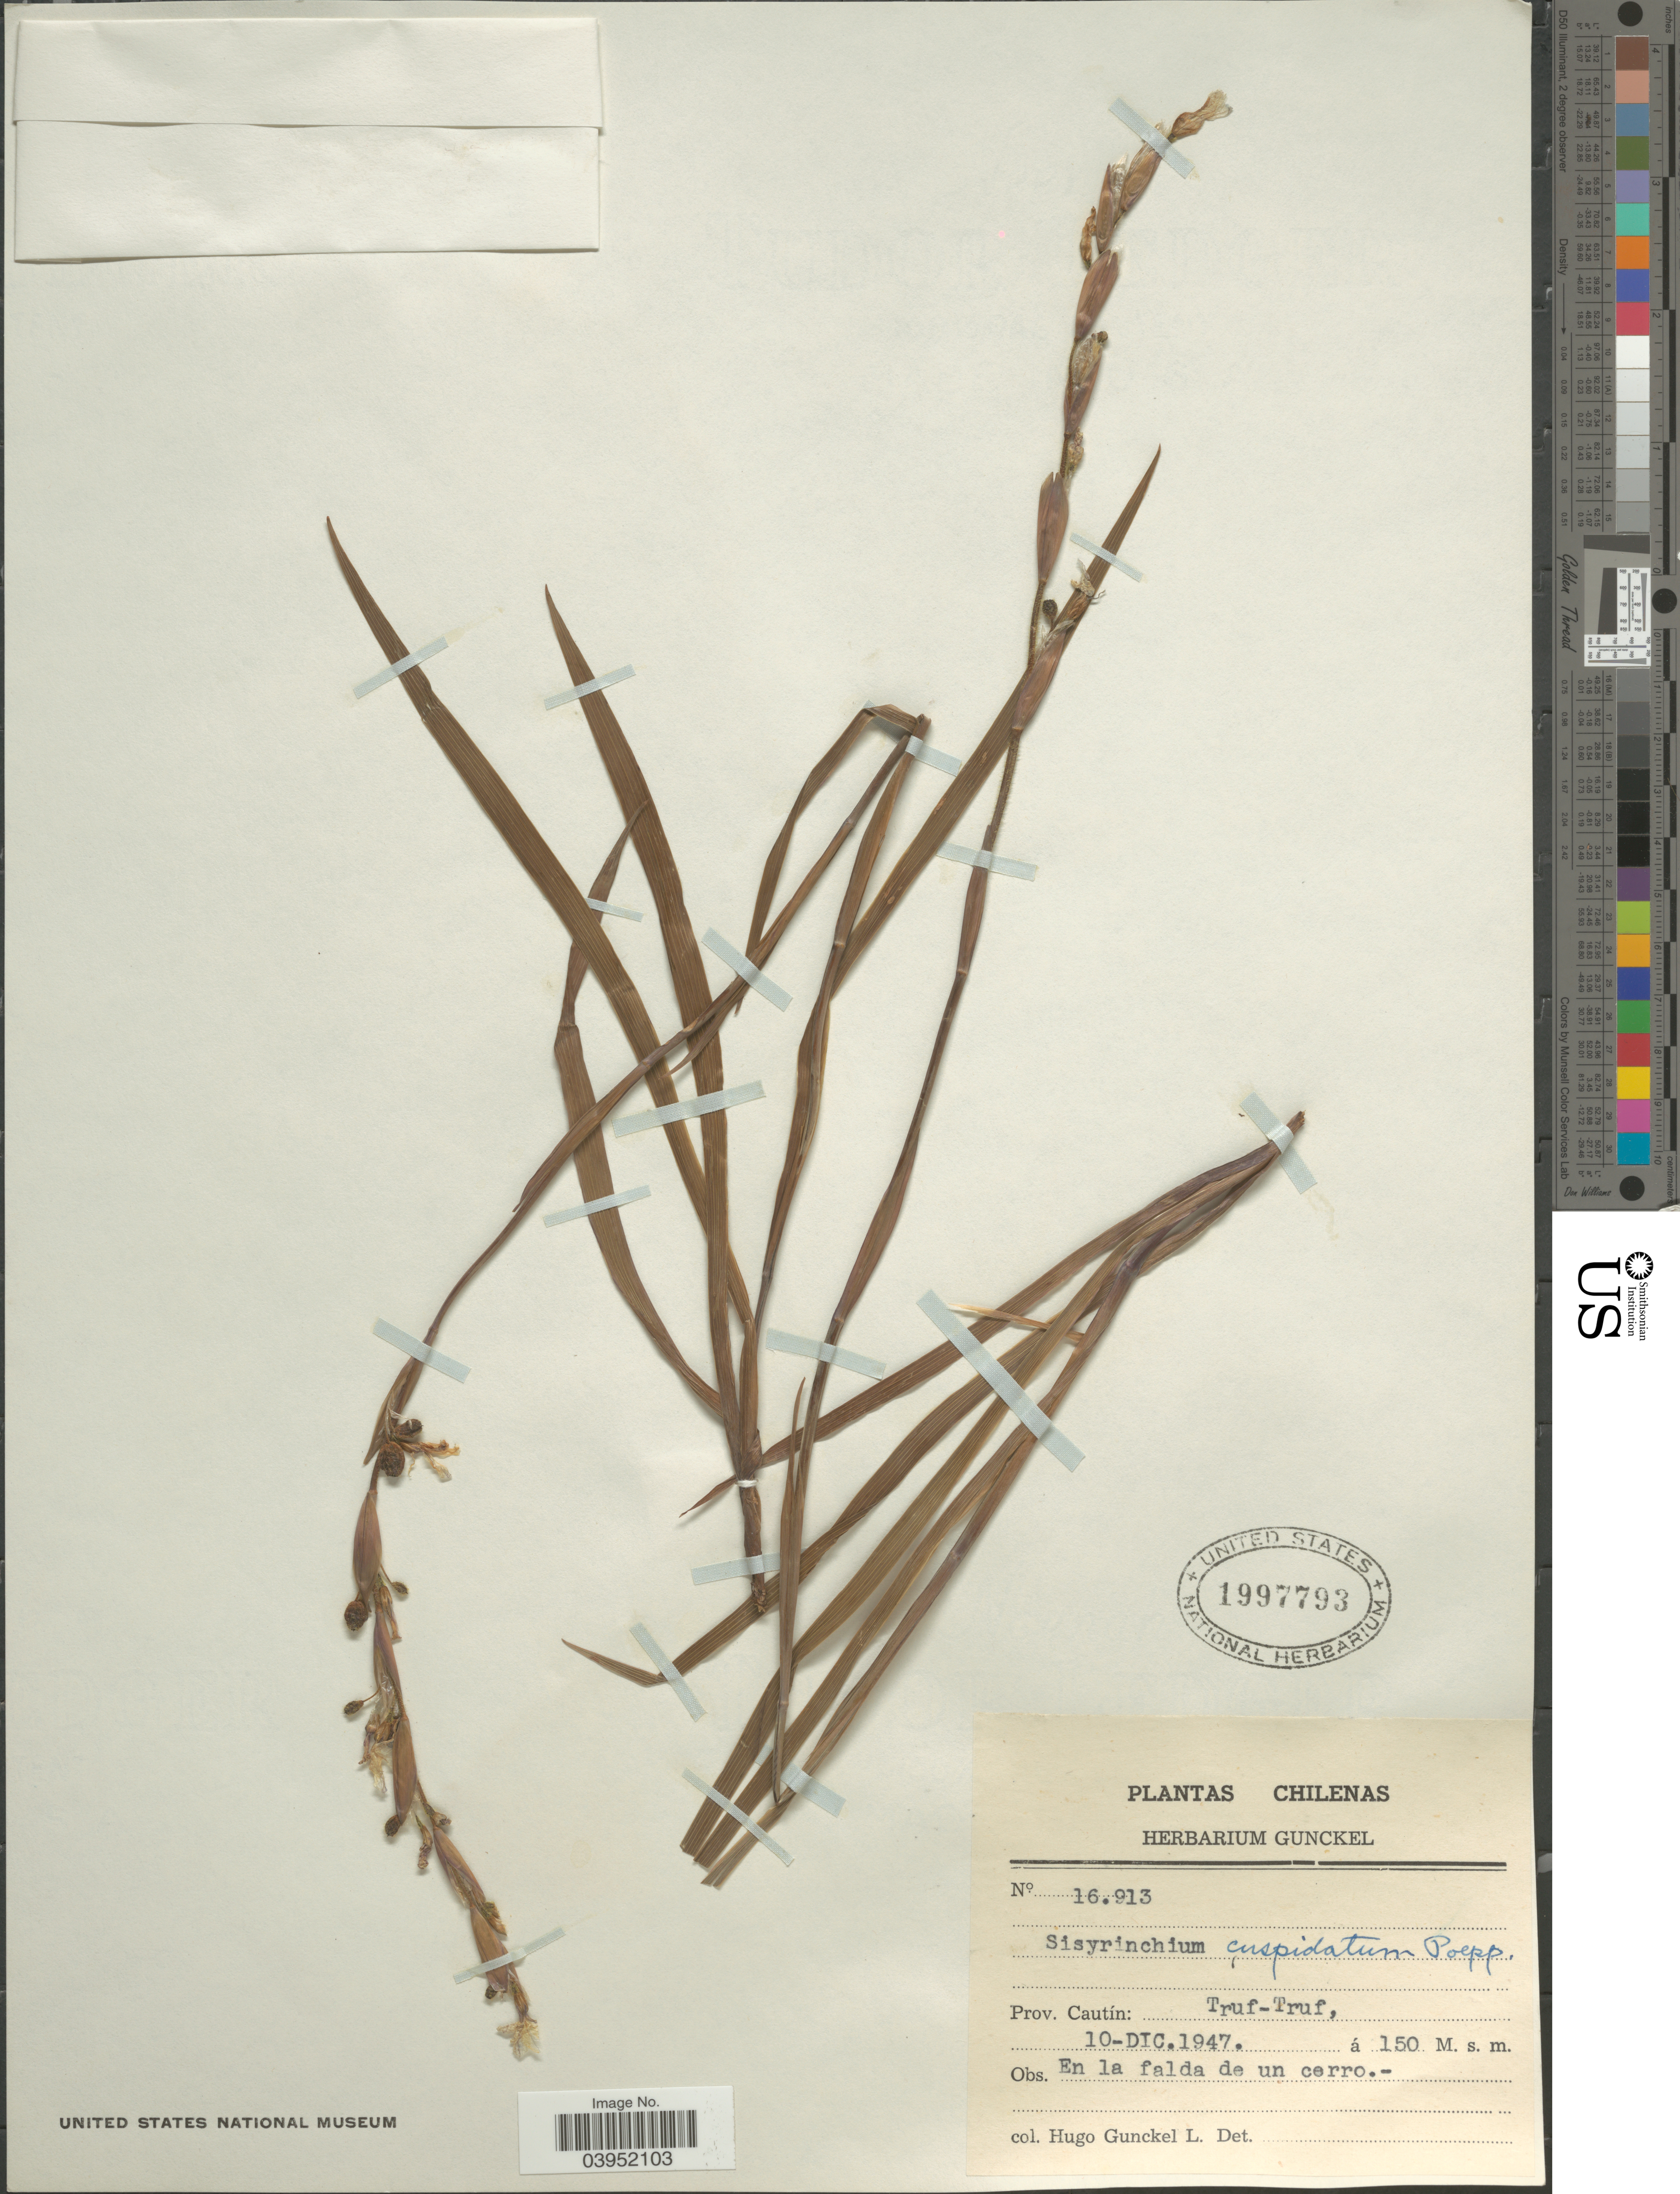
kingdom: Plantae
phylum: Tracheophyta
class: Liliopsida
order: Asparagales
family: Iridaceae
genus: Sisyrinchium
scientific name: Sisyrinchium cuspidatum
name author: Poepp.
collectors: H. Gunckel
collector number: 16913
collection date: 1947-12-10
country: Chile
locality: Prov. Cautín: Truf-Truf.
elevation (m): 150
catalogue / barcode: US 1997793